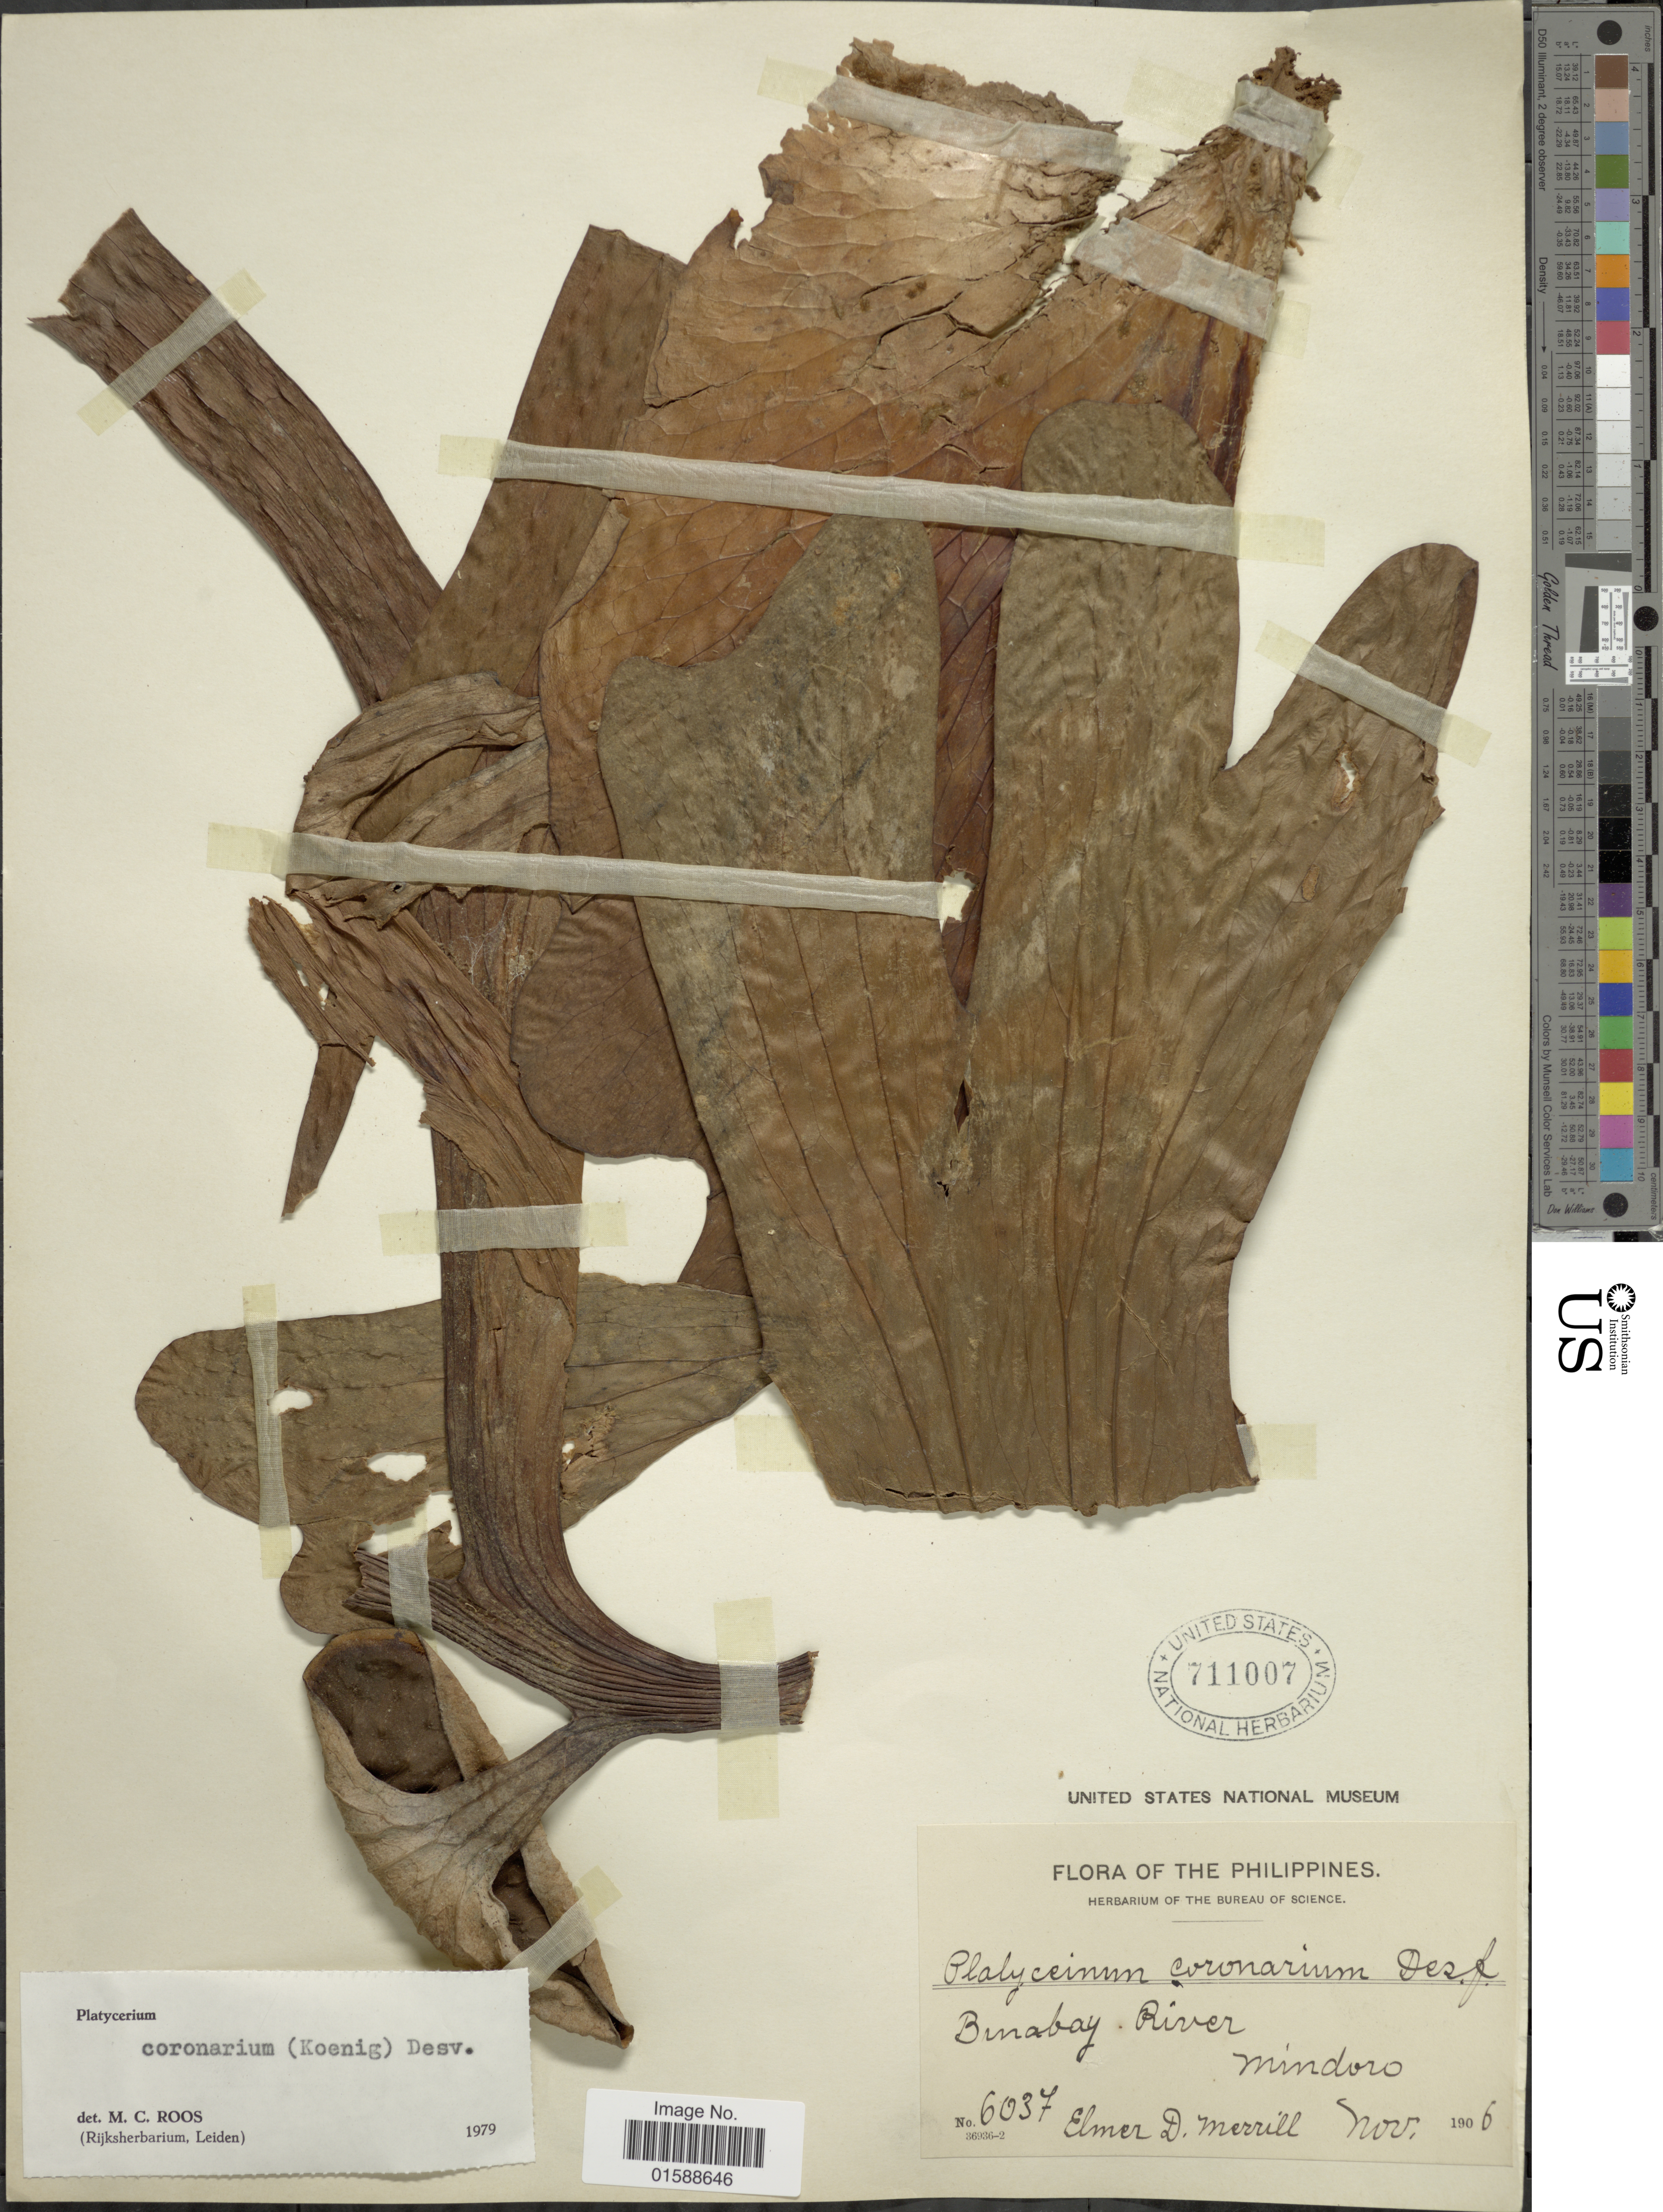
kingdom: Plantae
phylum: Tracheophyta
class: Polypodiopsida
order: Polypodiales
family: Polypodiaceae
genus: Platycerium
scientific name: Platycerium coronarium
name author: (K.D. Koenig ex O.F. Müll.) Desv.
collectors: E. D. Merrill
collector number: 6037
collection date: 1906-11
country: Philippines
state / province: Mimaropa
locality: Bunabay River. Mindoro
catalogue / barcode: US 711007